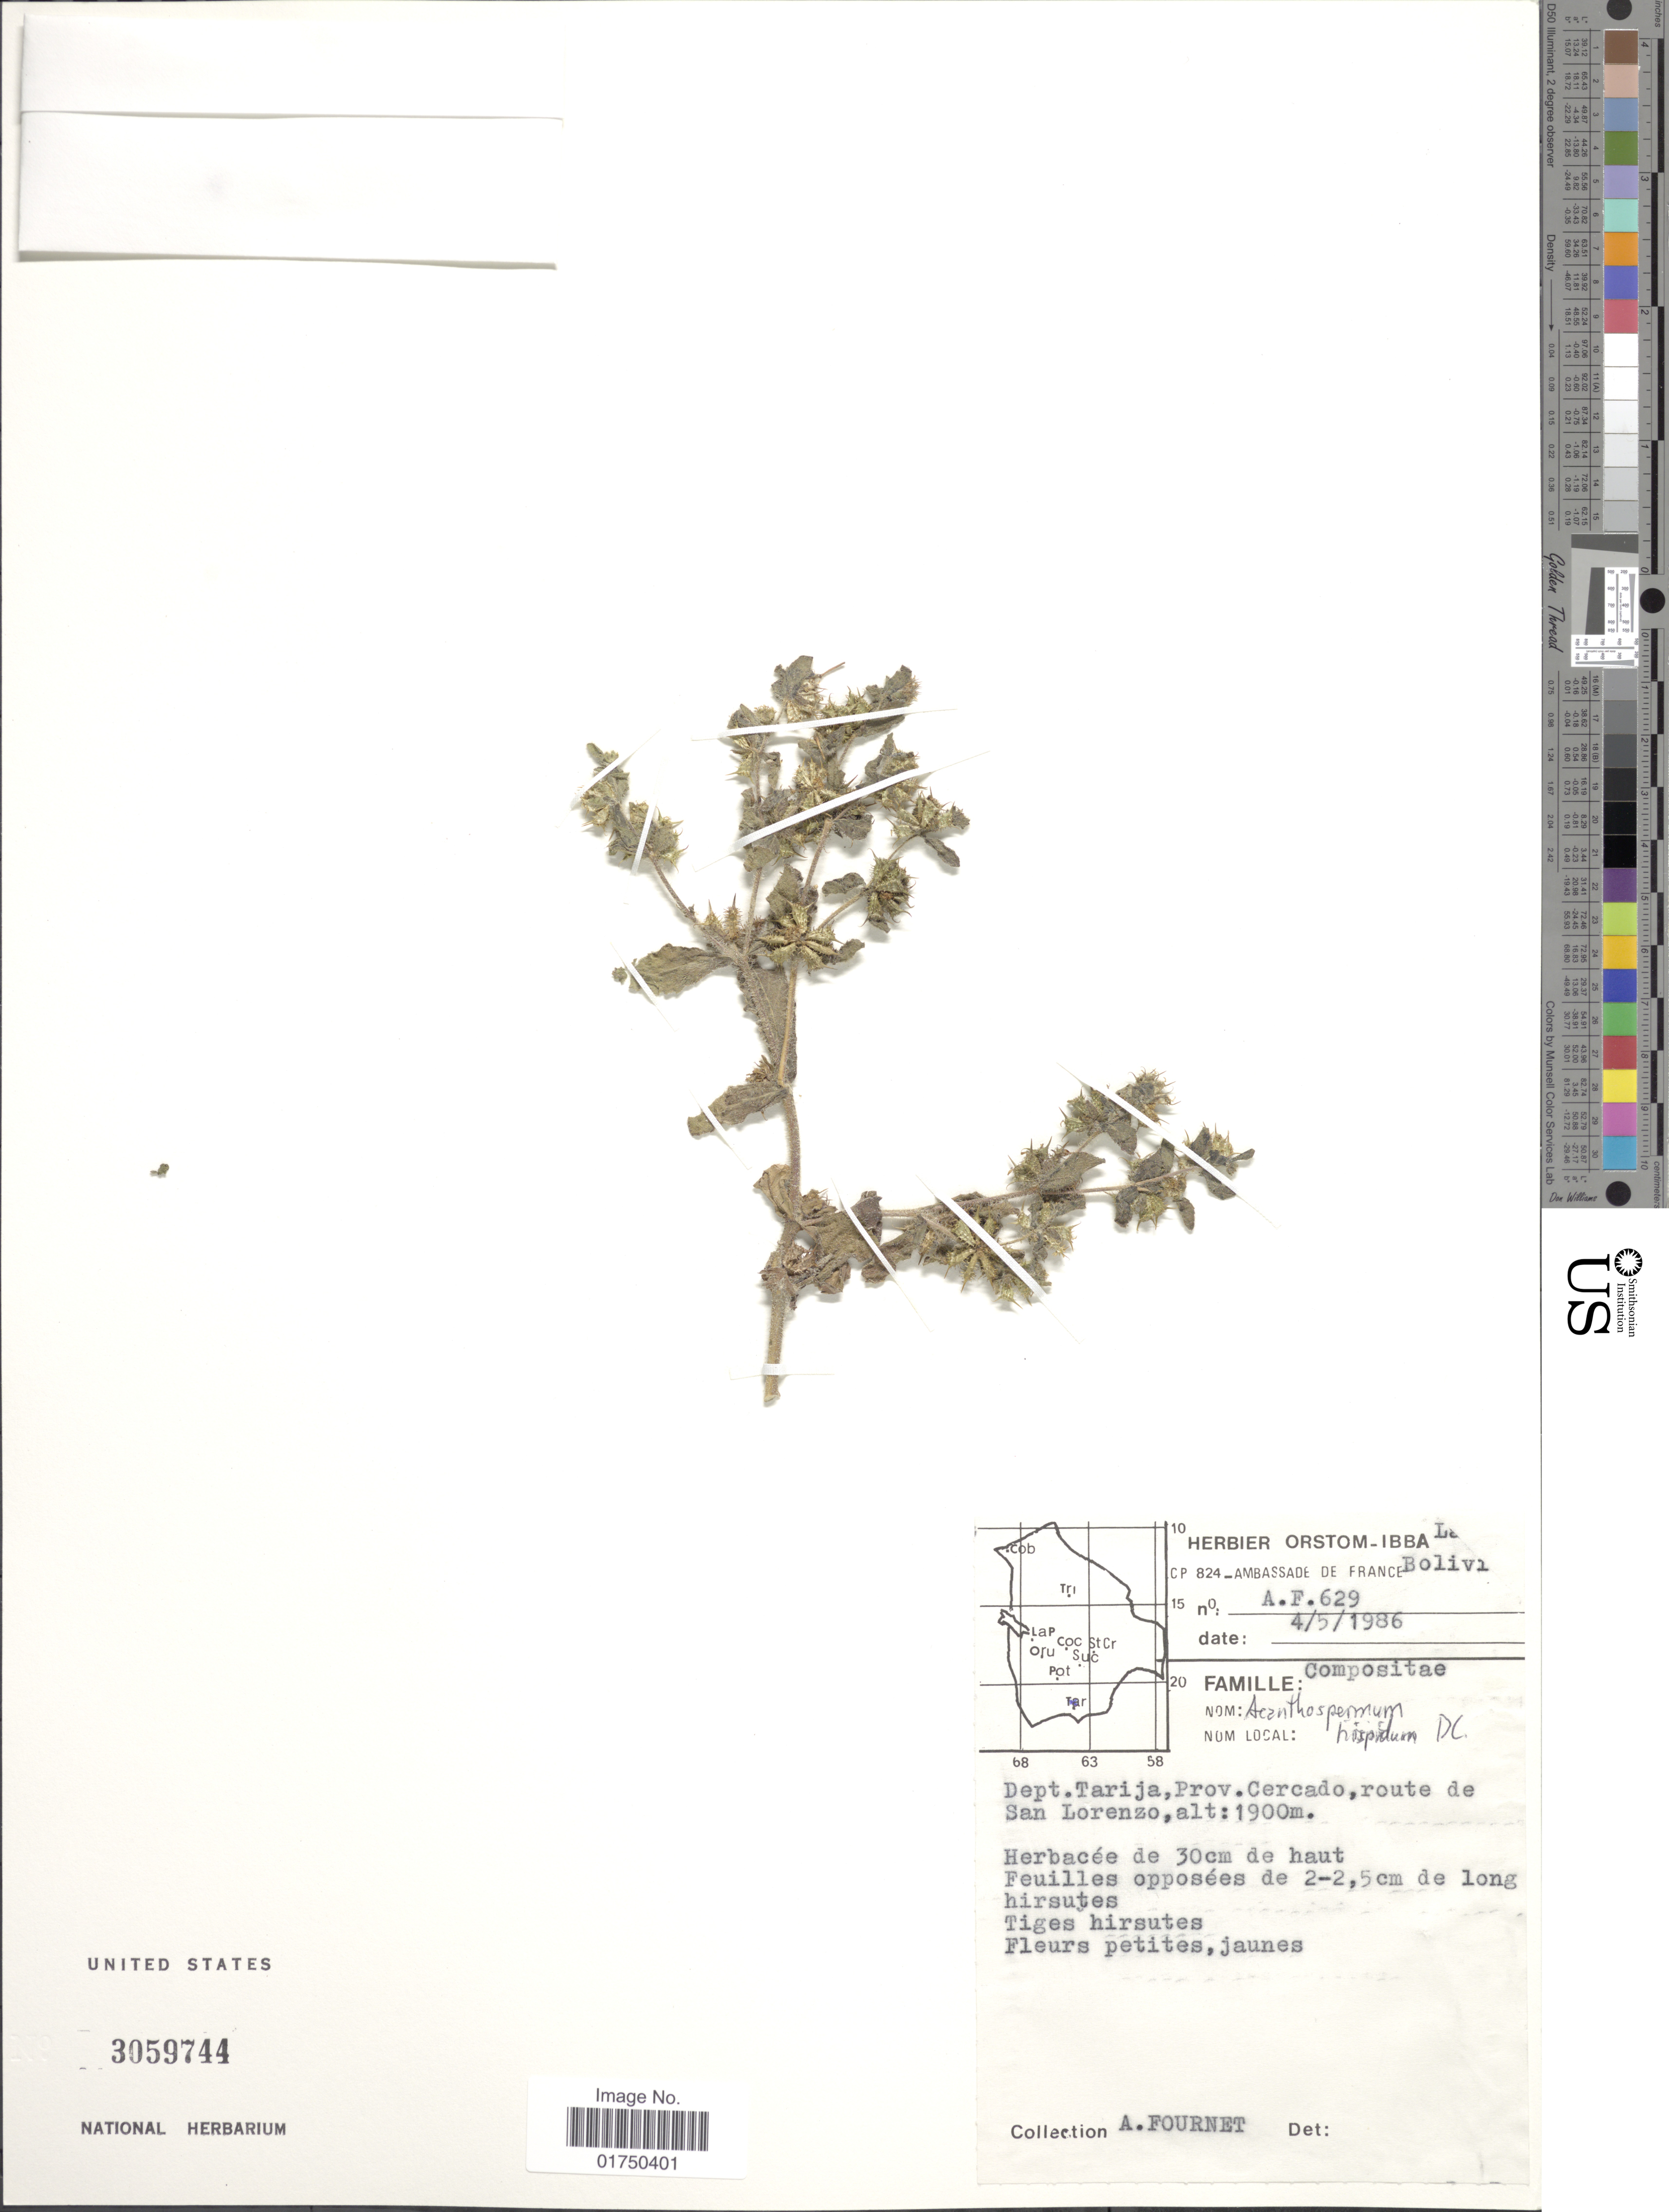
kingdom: Plantae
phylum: Tracheophyta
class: Magnoliopsida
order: Asterales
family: Asteraceae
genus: Acanthospermum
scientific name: Acanthospermum hispidum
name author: DC.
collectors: A. Fournet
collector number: A.F. 629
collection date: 1986-05-04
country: Bolivia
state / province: Tarija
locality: Dept. Tarija, Prov. Cercado, route de San Lorenzo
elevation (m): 1900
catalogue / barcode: US 3059744